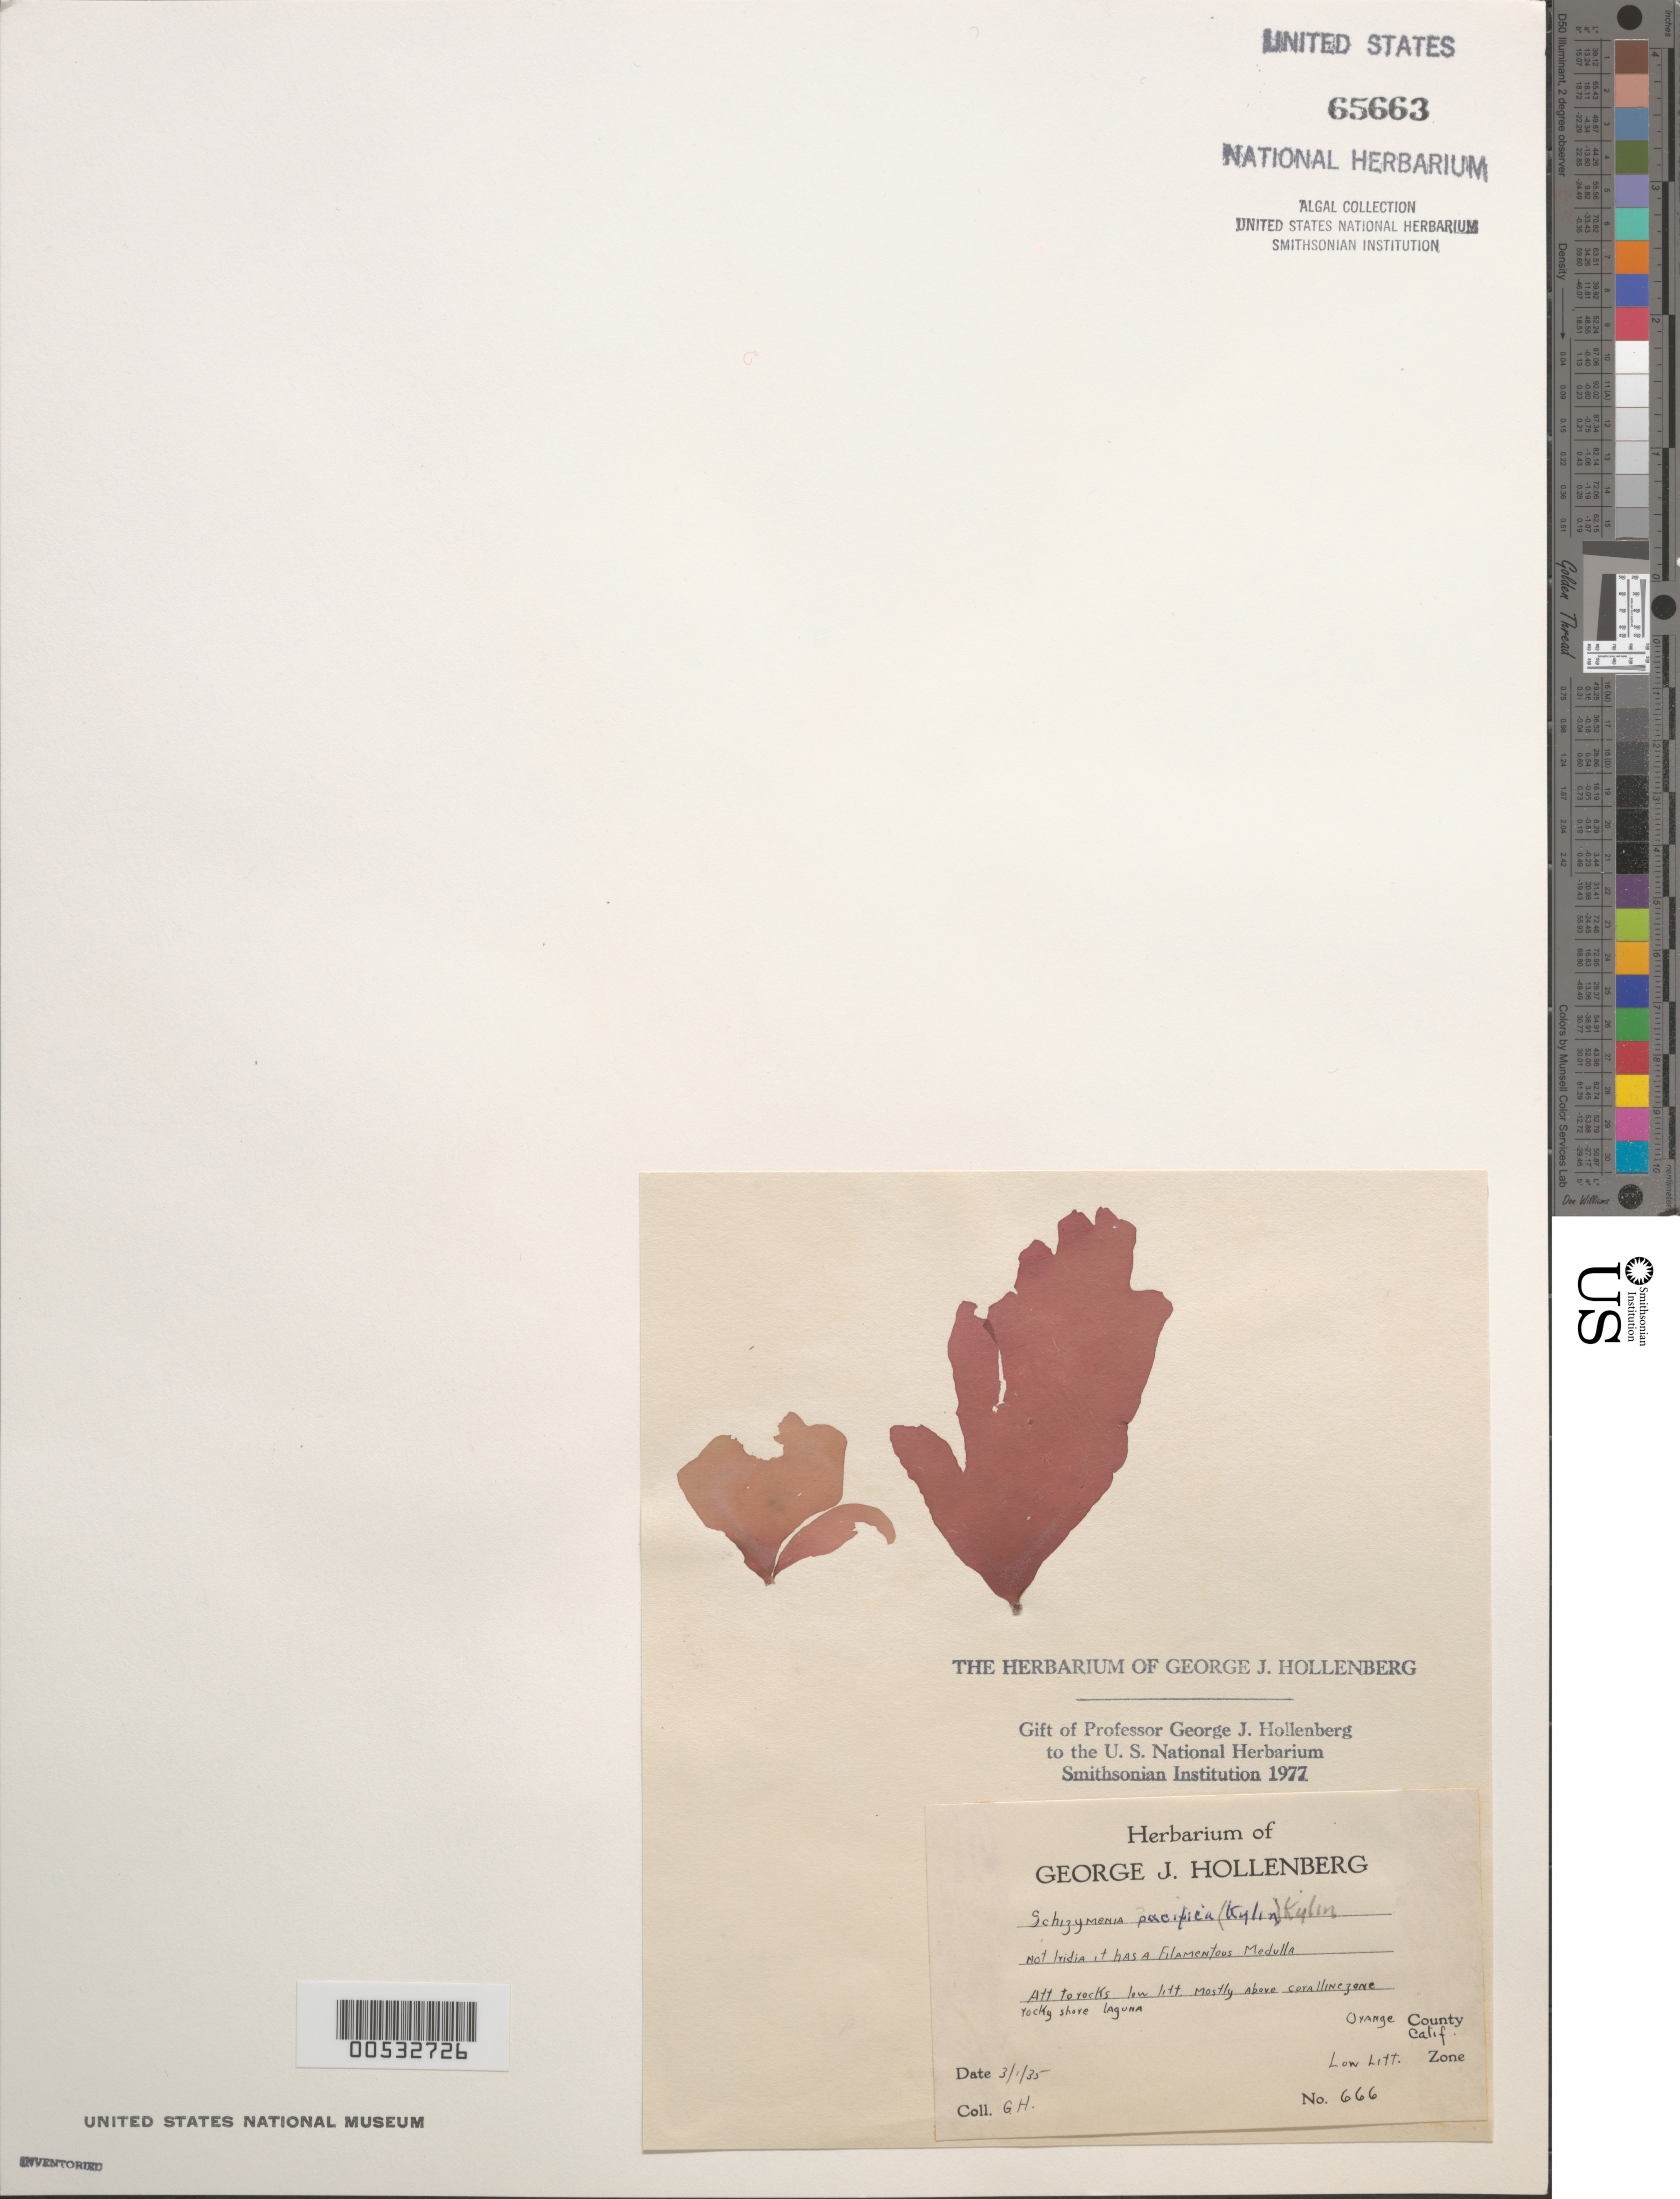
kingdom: Plantae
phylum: Rhodophyta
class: Florideophyceae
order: Nemastomatales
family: Schizymeniaceae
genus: Schizymenia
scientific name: Schizymenia pacifica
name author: (Kylin) Kylin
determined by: Hollenberg, George J.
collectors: G. Hollenberg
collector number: GJH 666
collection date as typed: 01 Mar 1935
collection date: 1935-03-01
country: United States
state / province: California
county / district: Orange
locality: Laguna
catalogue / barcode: US 65663